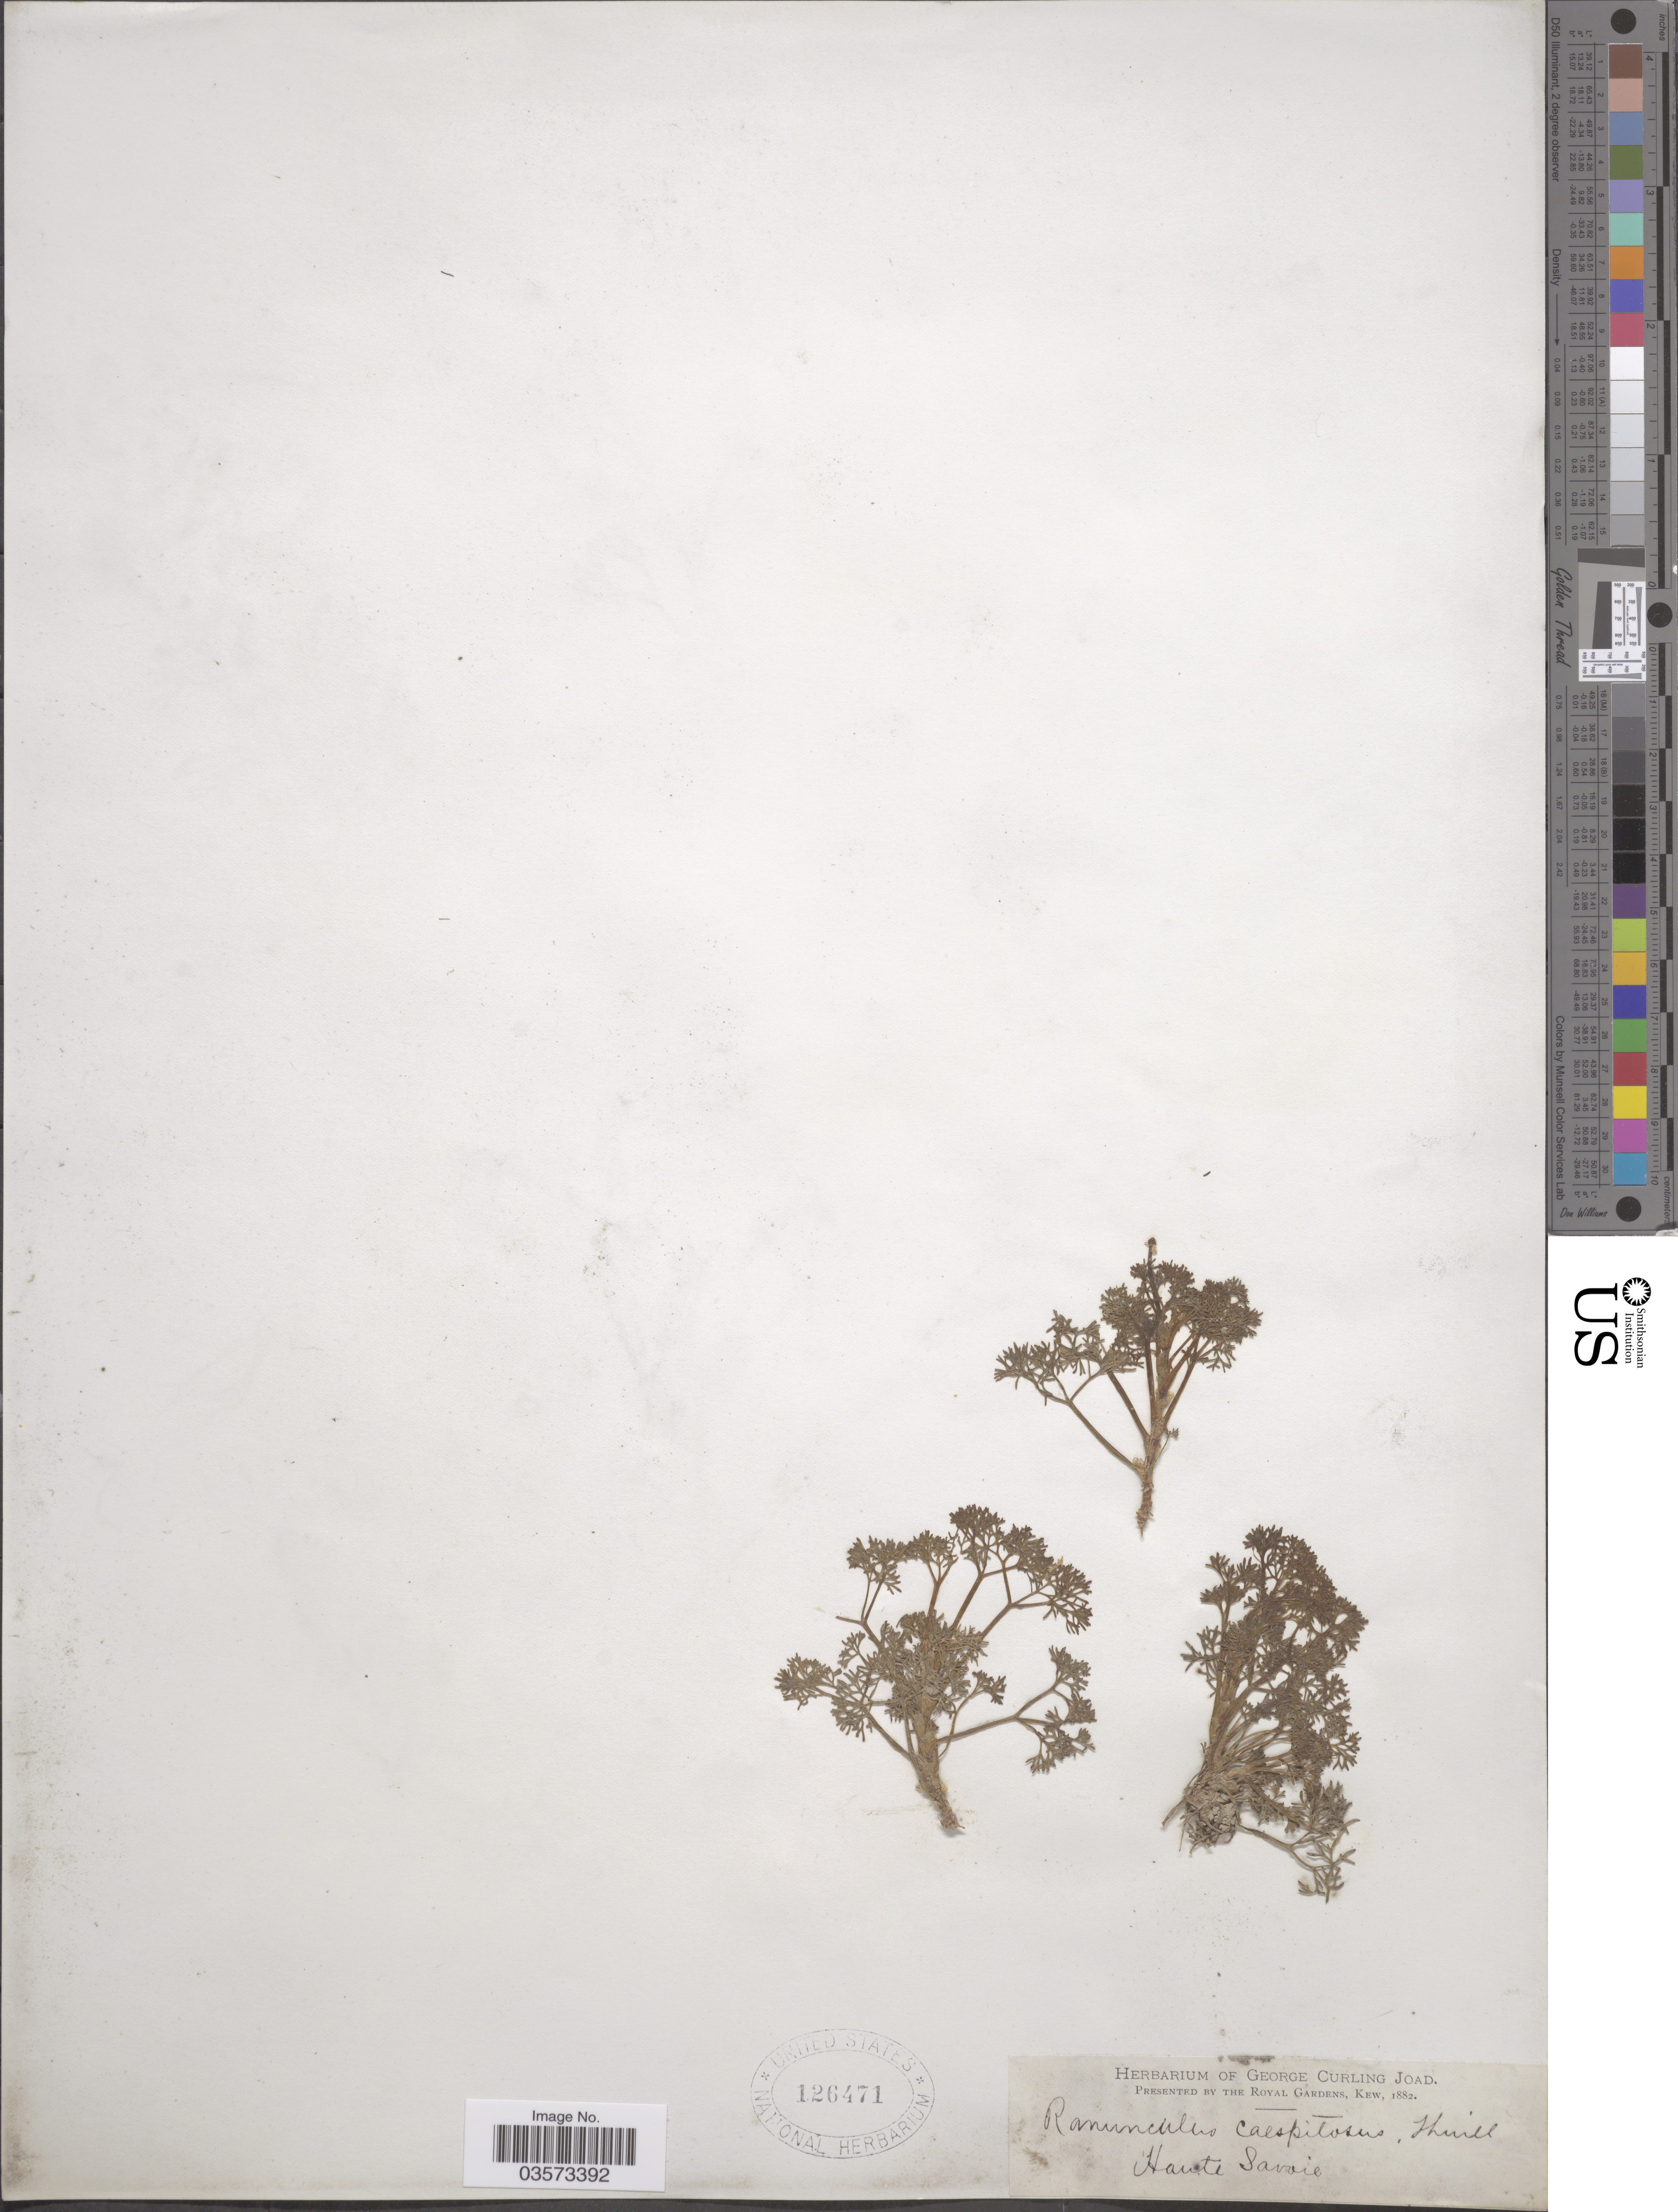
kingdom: Plantae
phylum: Tracheophyta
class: Magnoliopsida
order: Ranunculales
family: Ranunculaceae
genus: Ranunculus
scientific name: Ranunculus trichophyllus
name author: Chaix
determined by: Strong, Mark T., (BOT), Smithsonian Institution - National Museum of Natural History (UNITED STATES)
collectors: ex herb. George Curling Joad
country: France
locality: Haute Savoie.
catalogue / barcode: US 126471